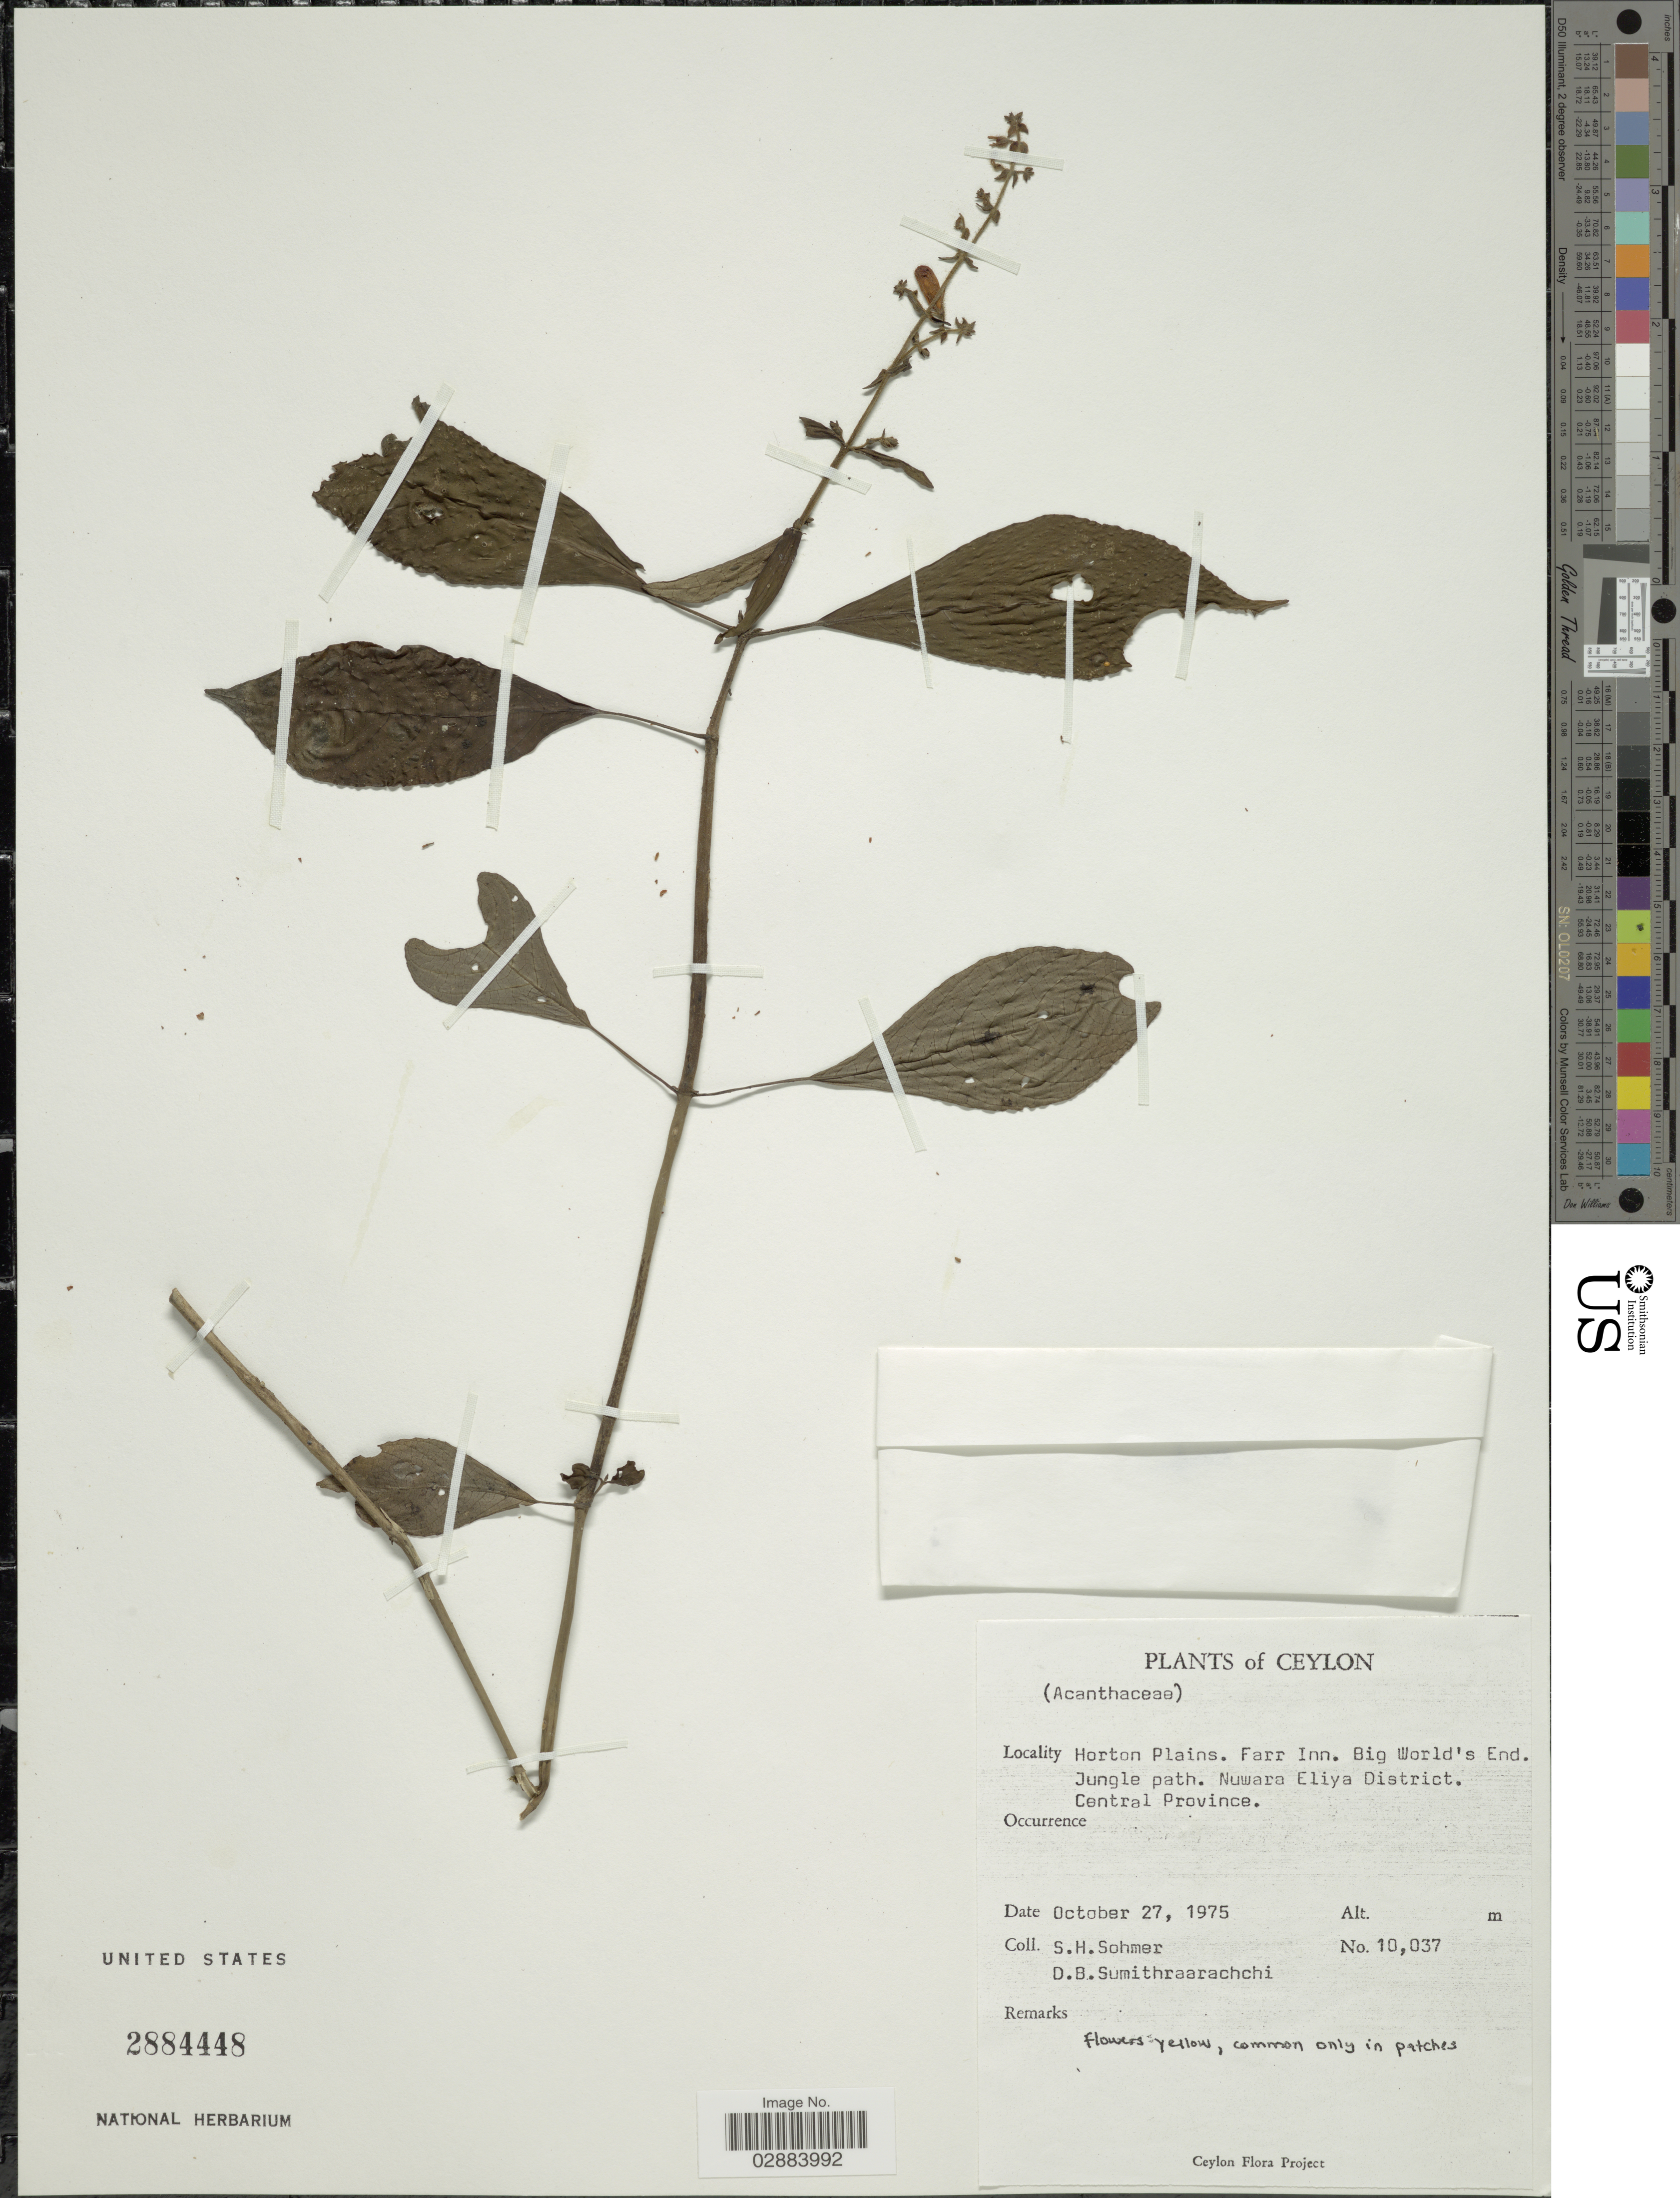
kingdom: Plantae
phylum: Tracheophyta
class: Magnoliopsida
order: Lamiales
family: Acanthaceae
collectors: S. H. Sohmer & D. B. Sumithraarachchi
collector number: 10037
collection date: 1975-10-27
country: Sri Lanka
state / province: Central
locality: Ceylon. Horton Plains. Farr Inn. Big World's End. Jungle path. Nuwara Eliya District. Central Province.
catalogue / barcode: US 2884448